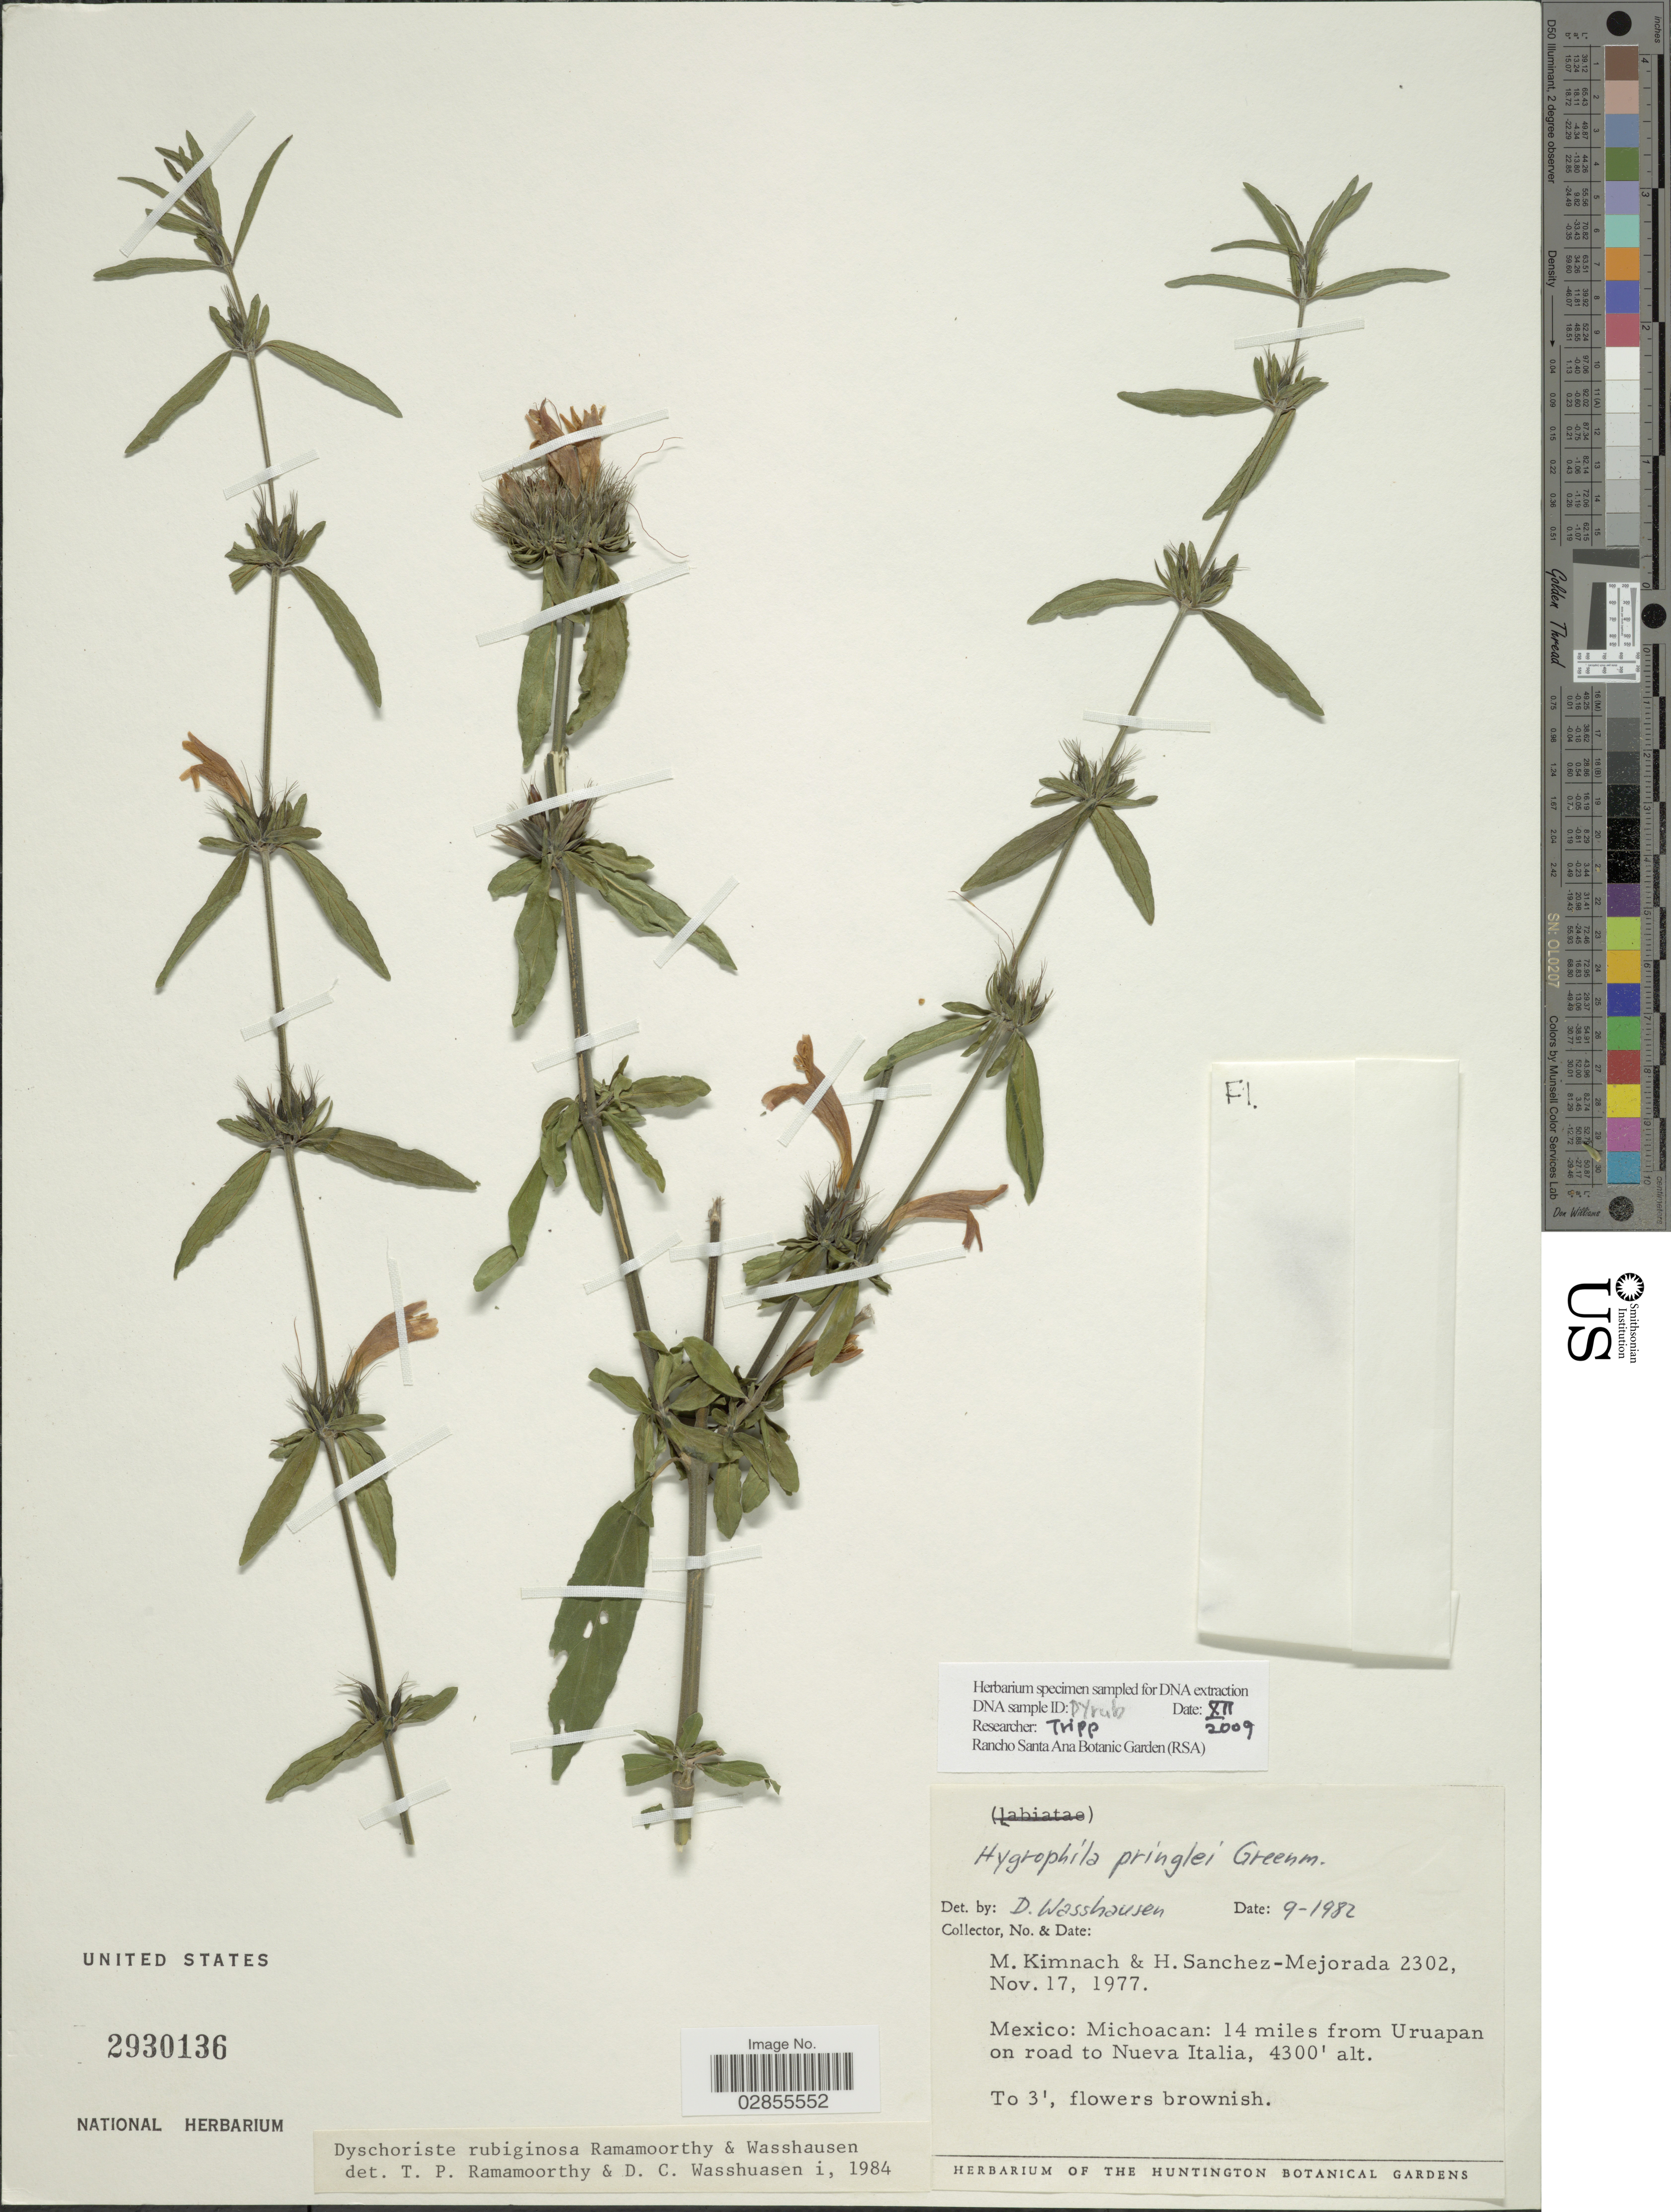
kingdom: Plantae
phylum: Tracheophyta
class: Magnoliopsida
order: Lamiales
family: Acanthaceae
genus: Dyschoriste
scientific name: Dyschoriste pringlei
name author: Greenm.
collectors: M. W. Kimnach & H. Sánchez-Mejorada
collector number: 2302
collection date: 1977-11-17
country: Mexico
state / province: Michoacán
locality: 14 miles from Uruapan on road to Nueva Italia.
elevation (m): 1311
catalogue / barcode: US 2930136